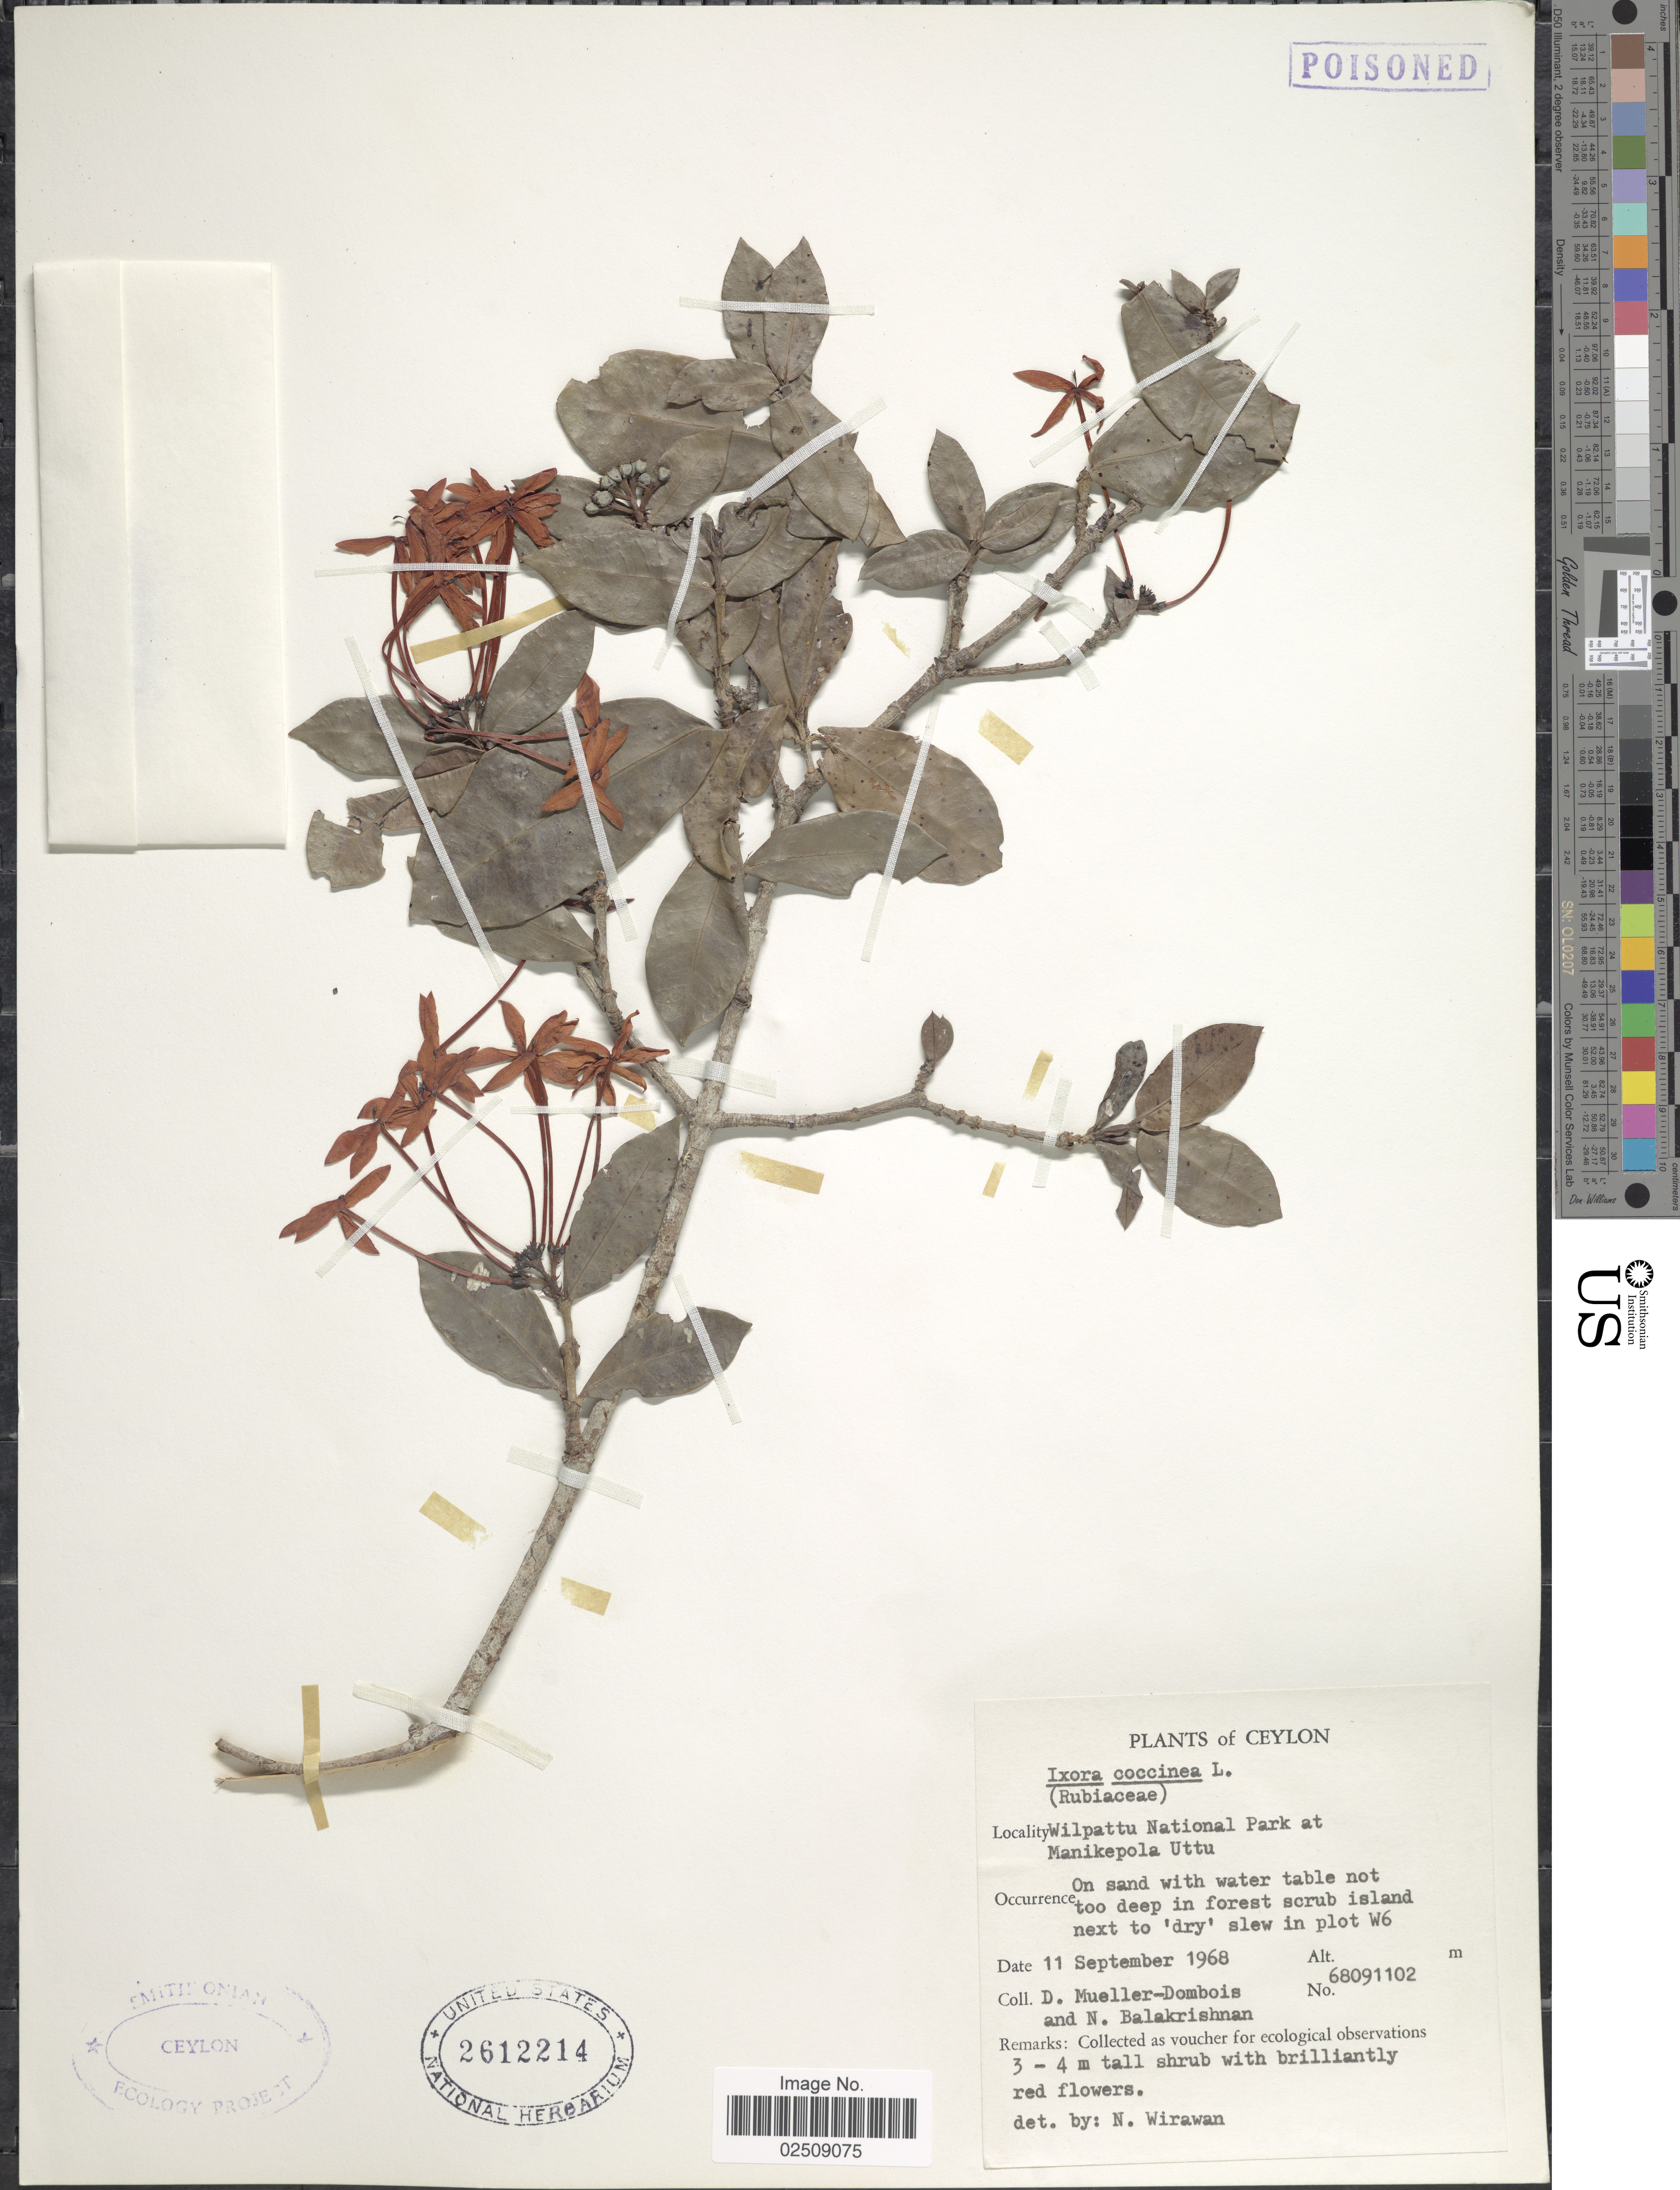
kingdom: Plantae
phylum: Tracheophyta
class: Magnoliopsida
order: Gentianales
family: Rubiaceae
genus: Ixora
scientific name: Ixora coccinea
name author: L.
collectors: D. Mueller-Dombois & N. Balakrishnan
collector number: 68091102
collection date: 1968-09-11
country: Sri Lanka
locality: Ceylon. Wilpattu National Park at Manikepola Uttu. On sand with water table not too deep in forest scrub island next to 'dry' slew in plot W6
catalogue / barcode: US 2612214